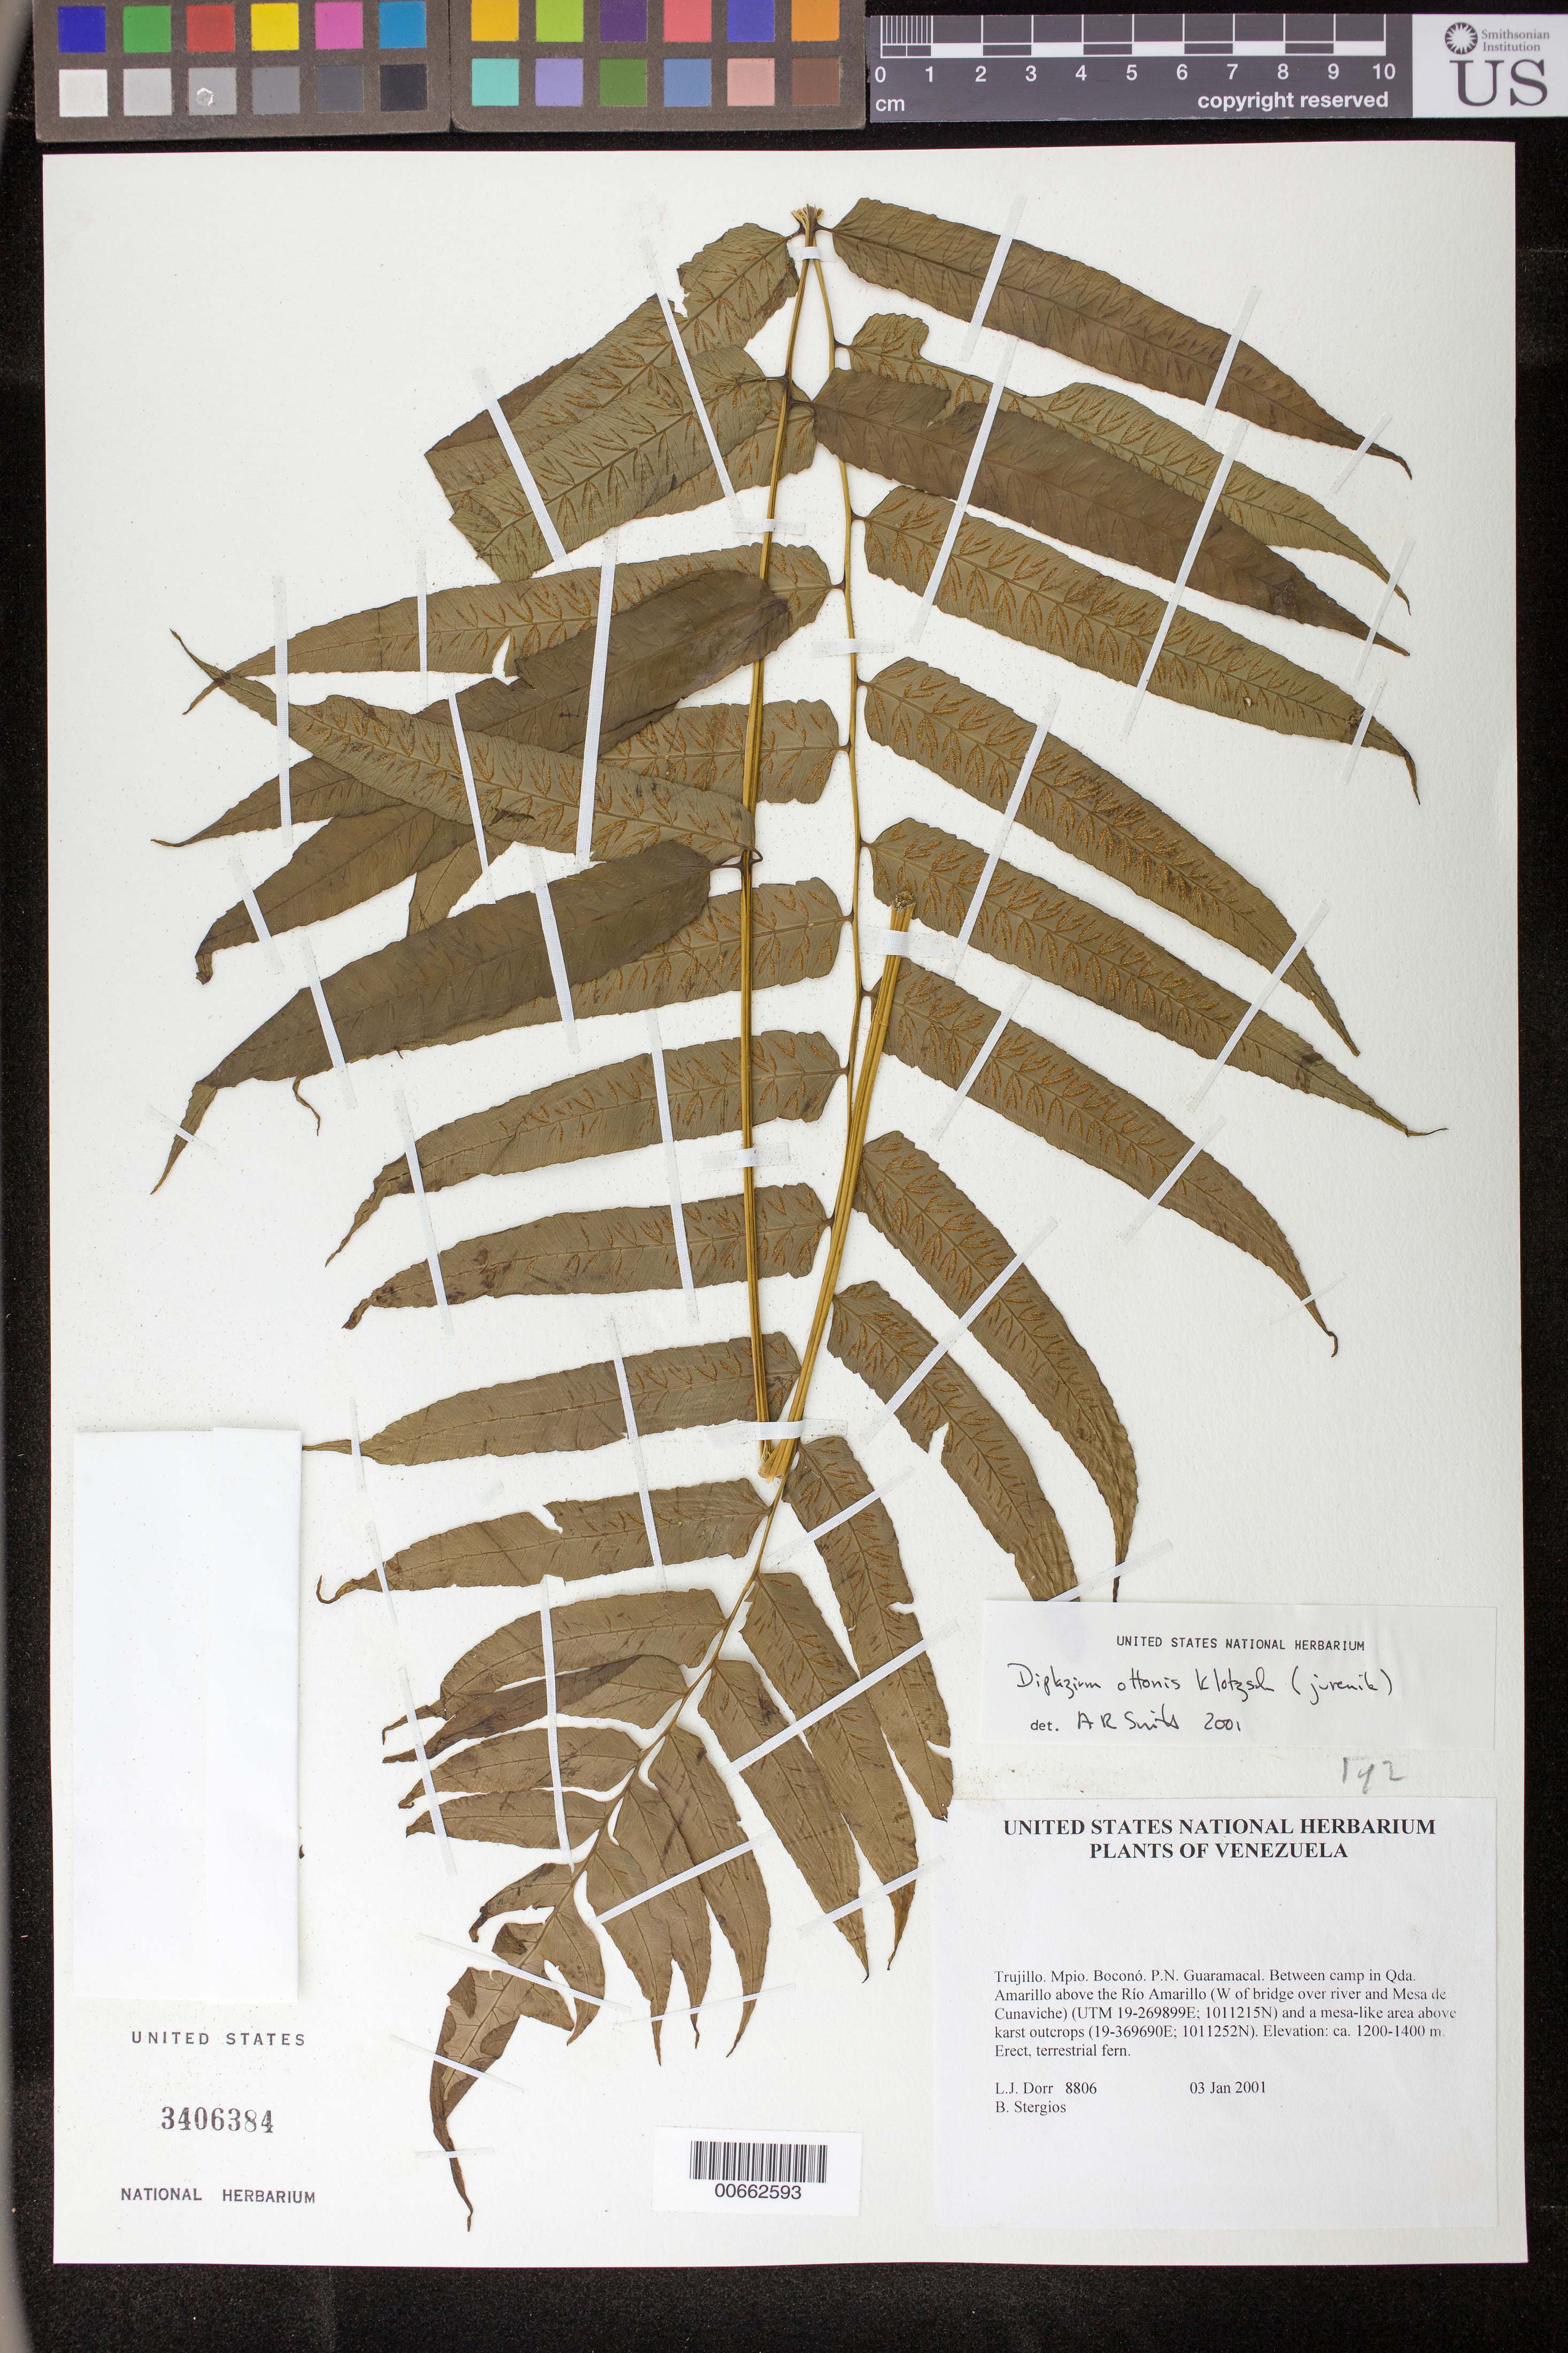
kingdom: Plantae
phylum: Tracheophyta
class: Polypodiopsida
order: Polypodiales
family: Athyriaceae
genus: Diplazium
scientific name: Diplazium ottonis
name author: Klotzsch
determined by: Smith, Alan R., (UC)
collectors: L. J. Dorr & B. G. Stergios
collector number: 8806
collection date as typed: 03 Jan 2001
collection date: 2001-01-03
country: Venezuela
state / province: Trujillo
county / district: Boconó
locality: Parque Nacional Guaramacal. Between camp in Qda Amarillo above Río Amarillo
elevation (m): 1200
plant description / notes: PORT, UC, US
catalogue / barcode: US 3406384